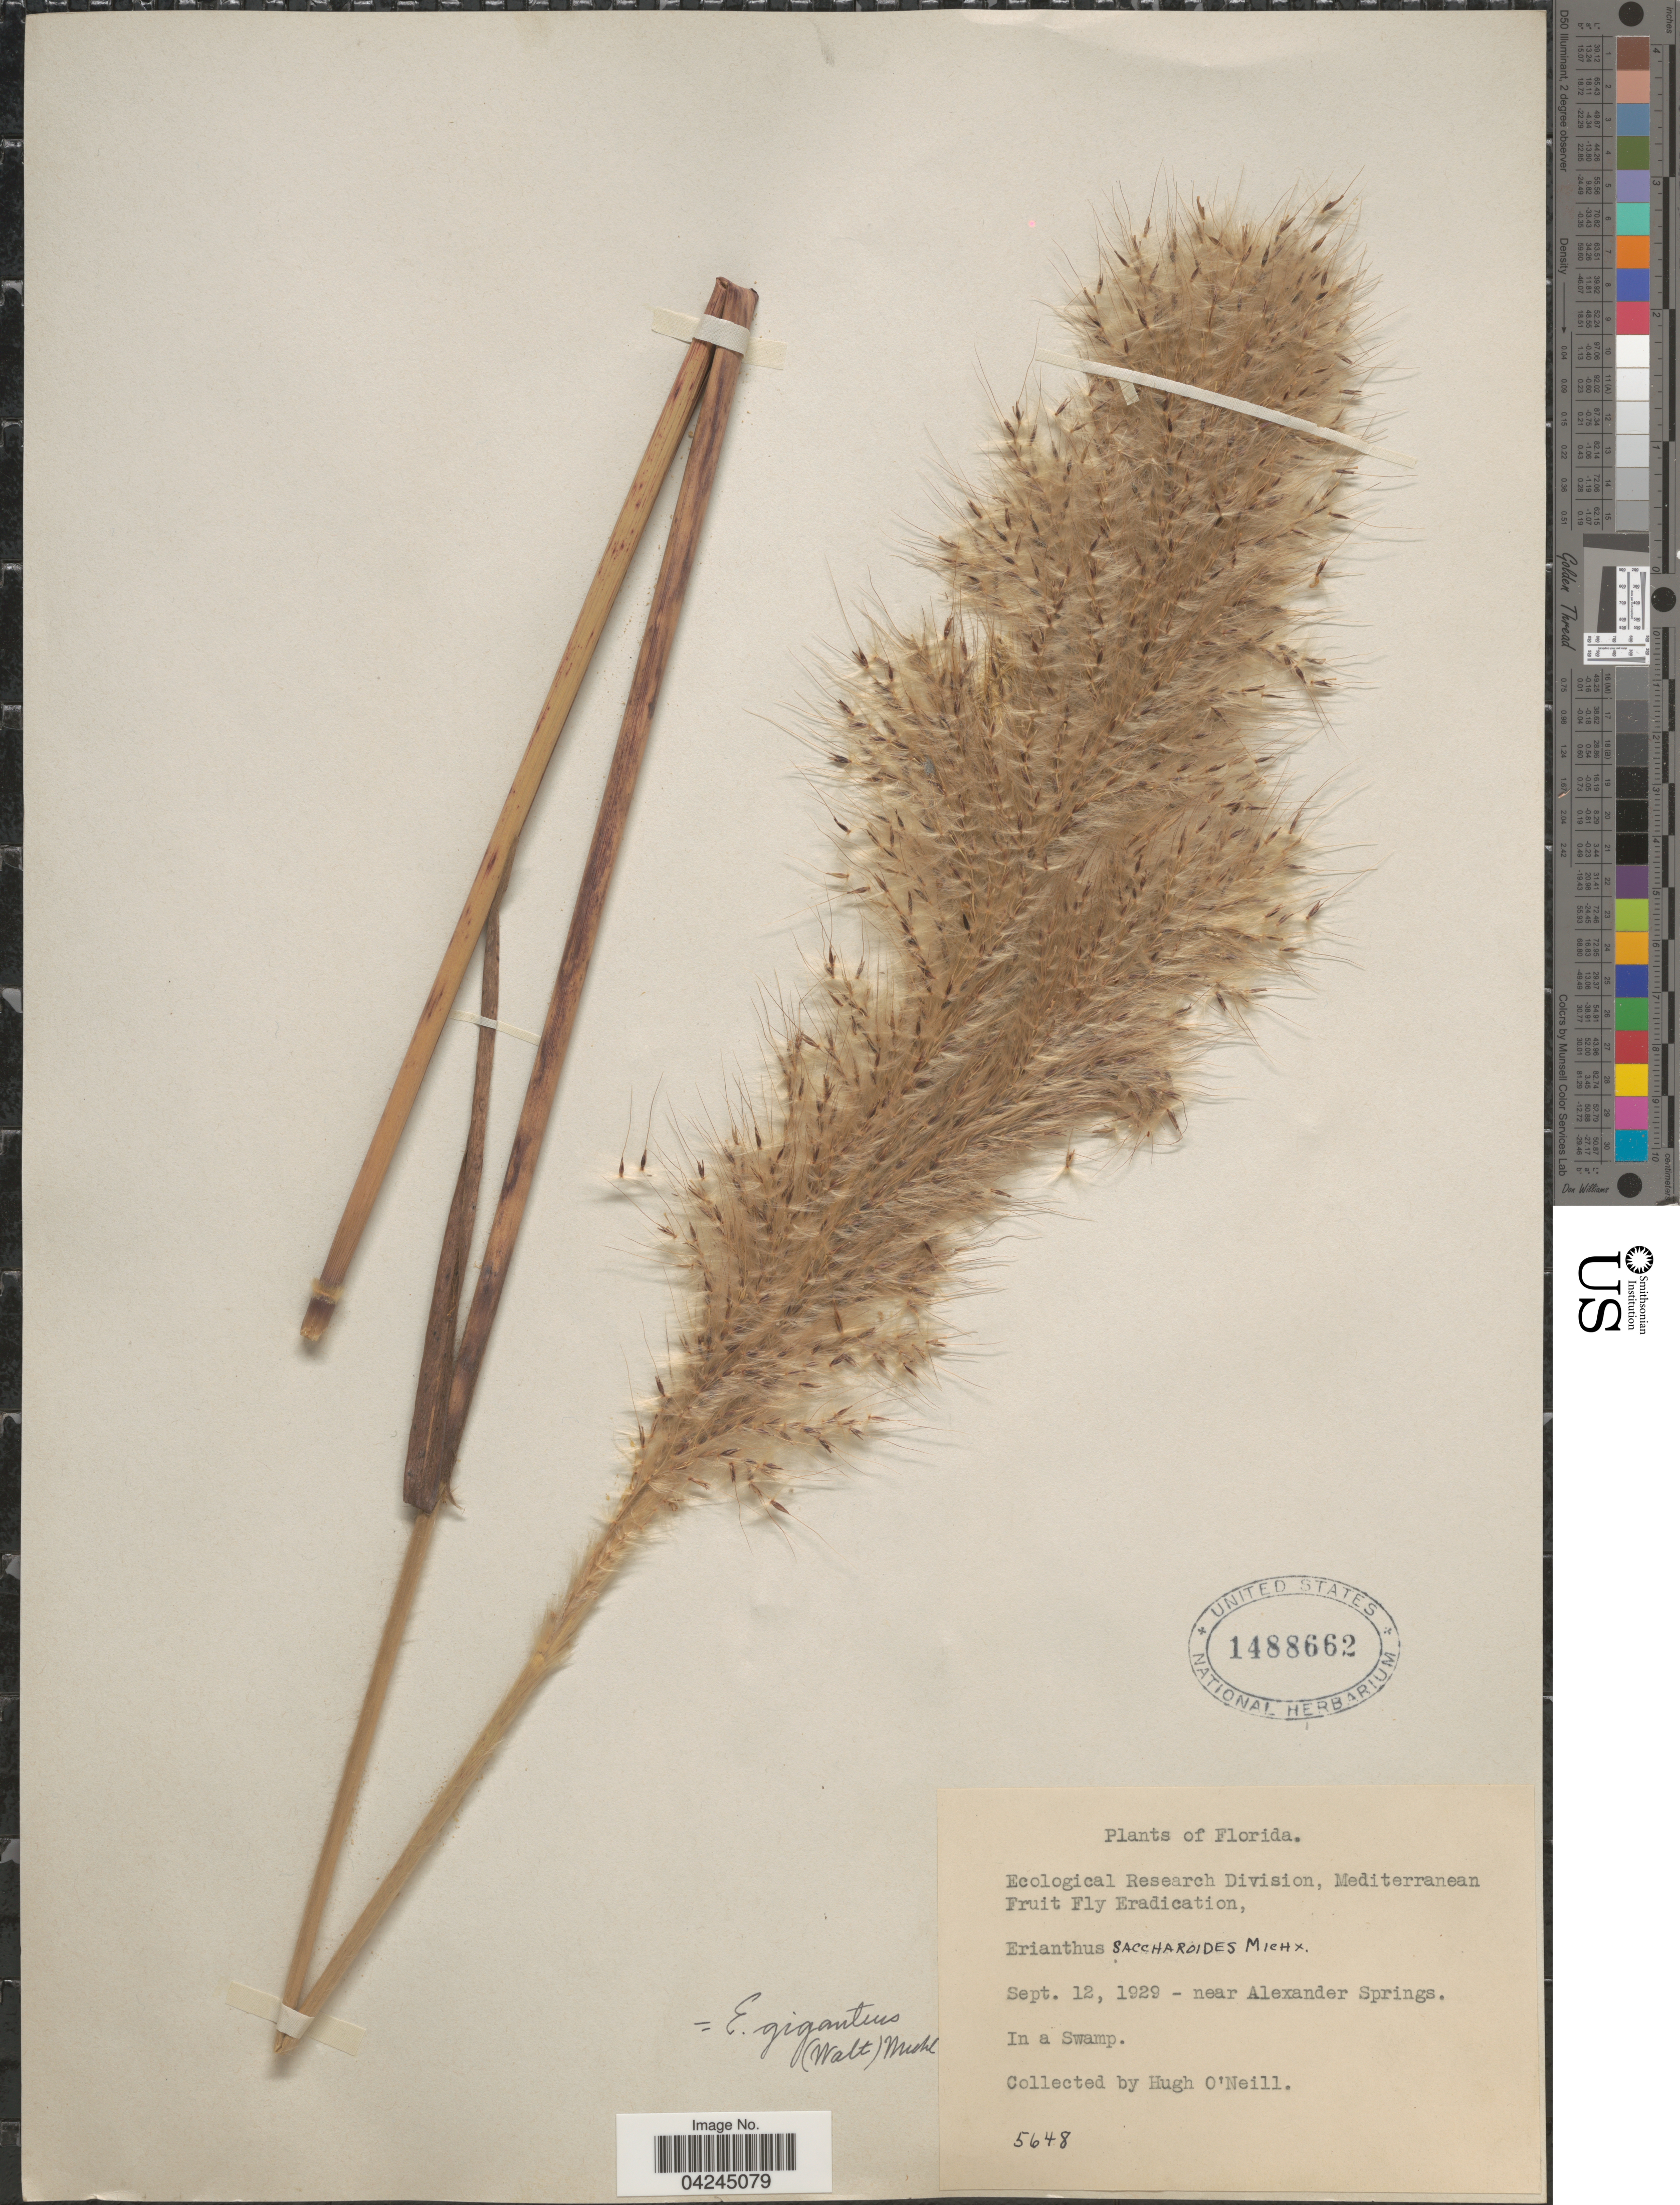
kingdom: Plantae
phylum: Tracheophyta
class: Liliopsida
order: Poales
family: Poaceae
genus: Erianthus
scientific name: Erianthus giganteus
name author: (Walter) P. Beauv.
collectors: H. O'Neill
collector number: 5648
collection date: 1929-09-12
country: United States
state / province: Florida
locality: Near Alexander Springs. In a Swamp.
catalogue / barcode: US 1488662